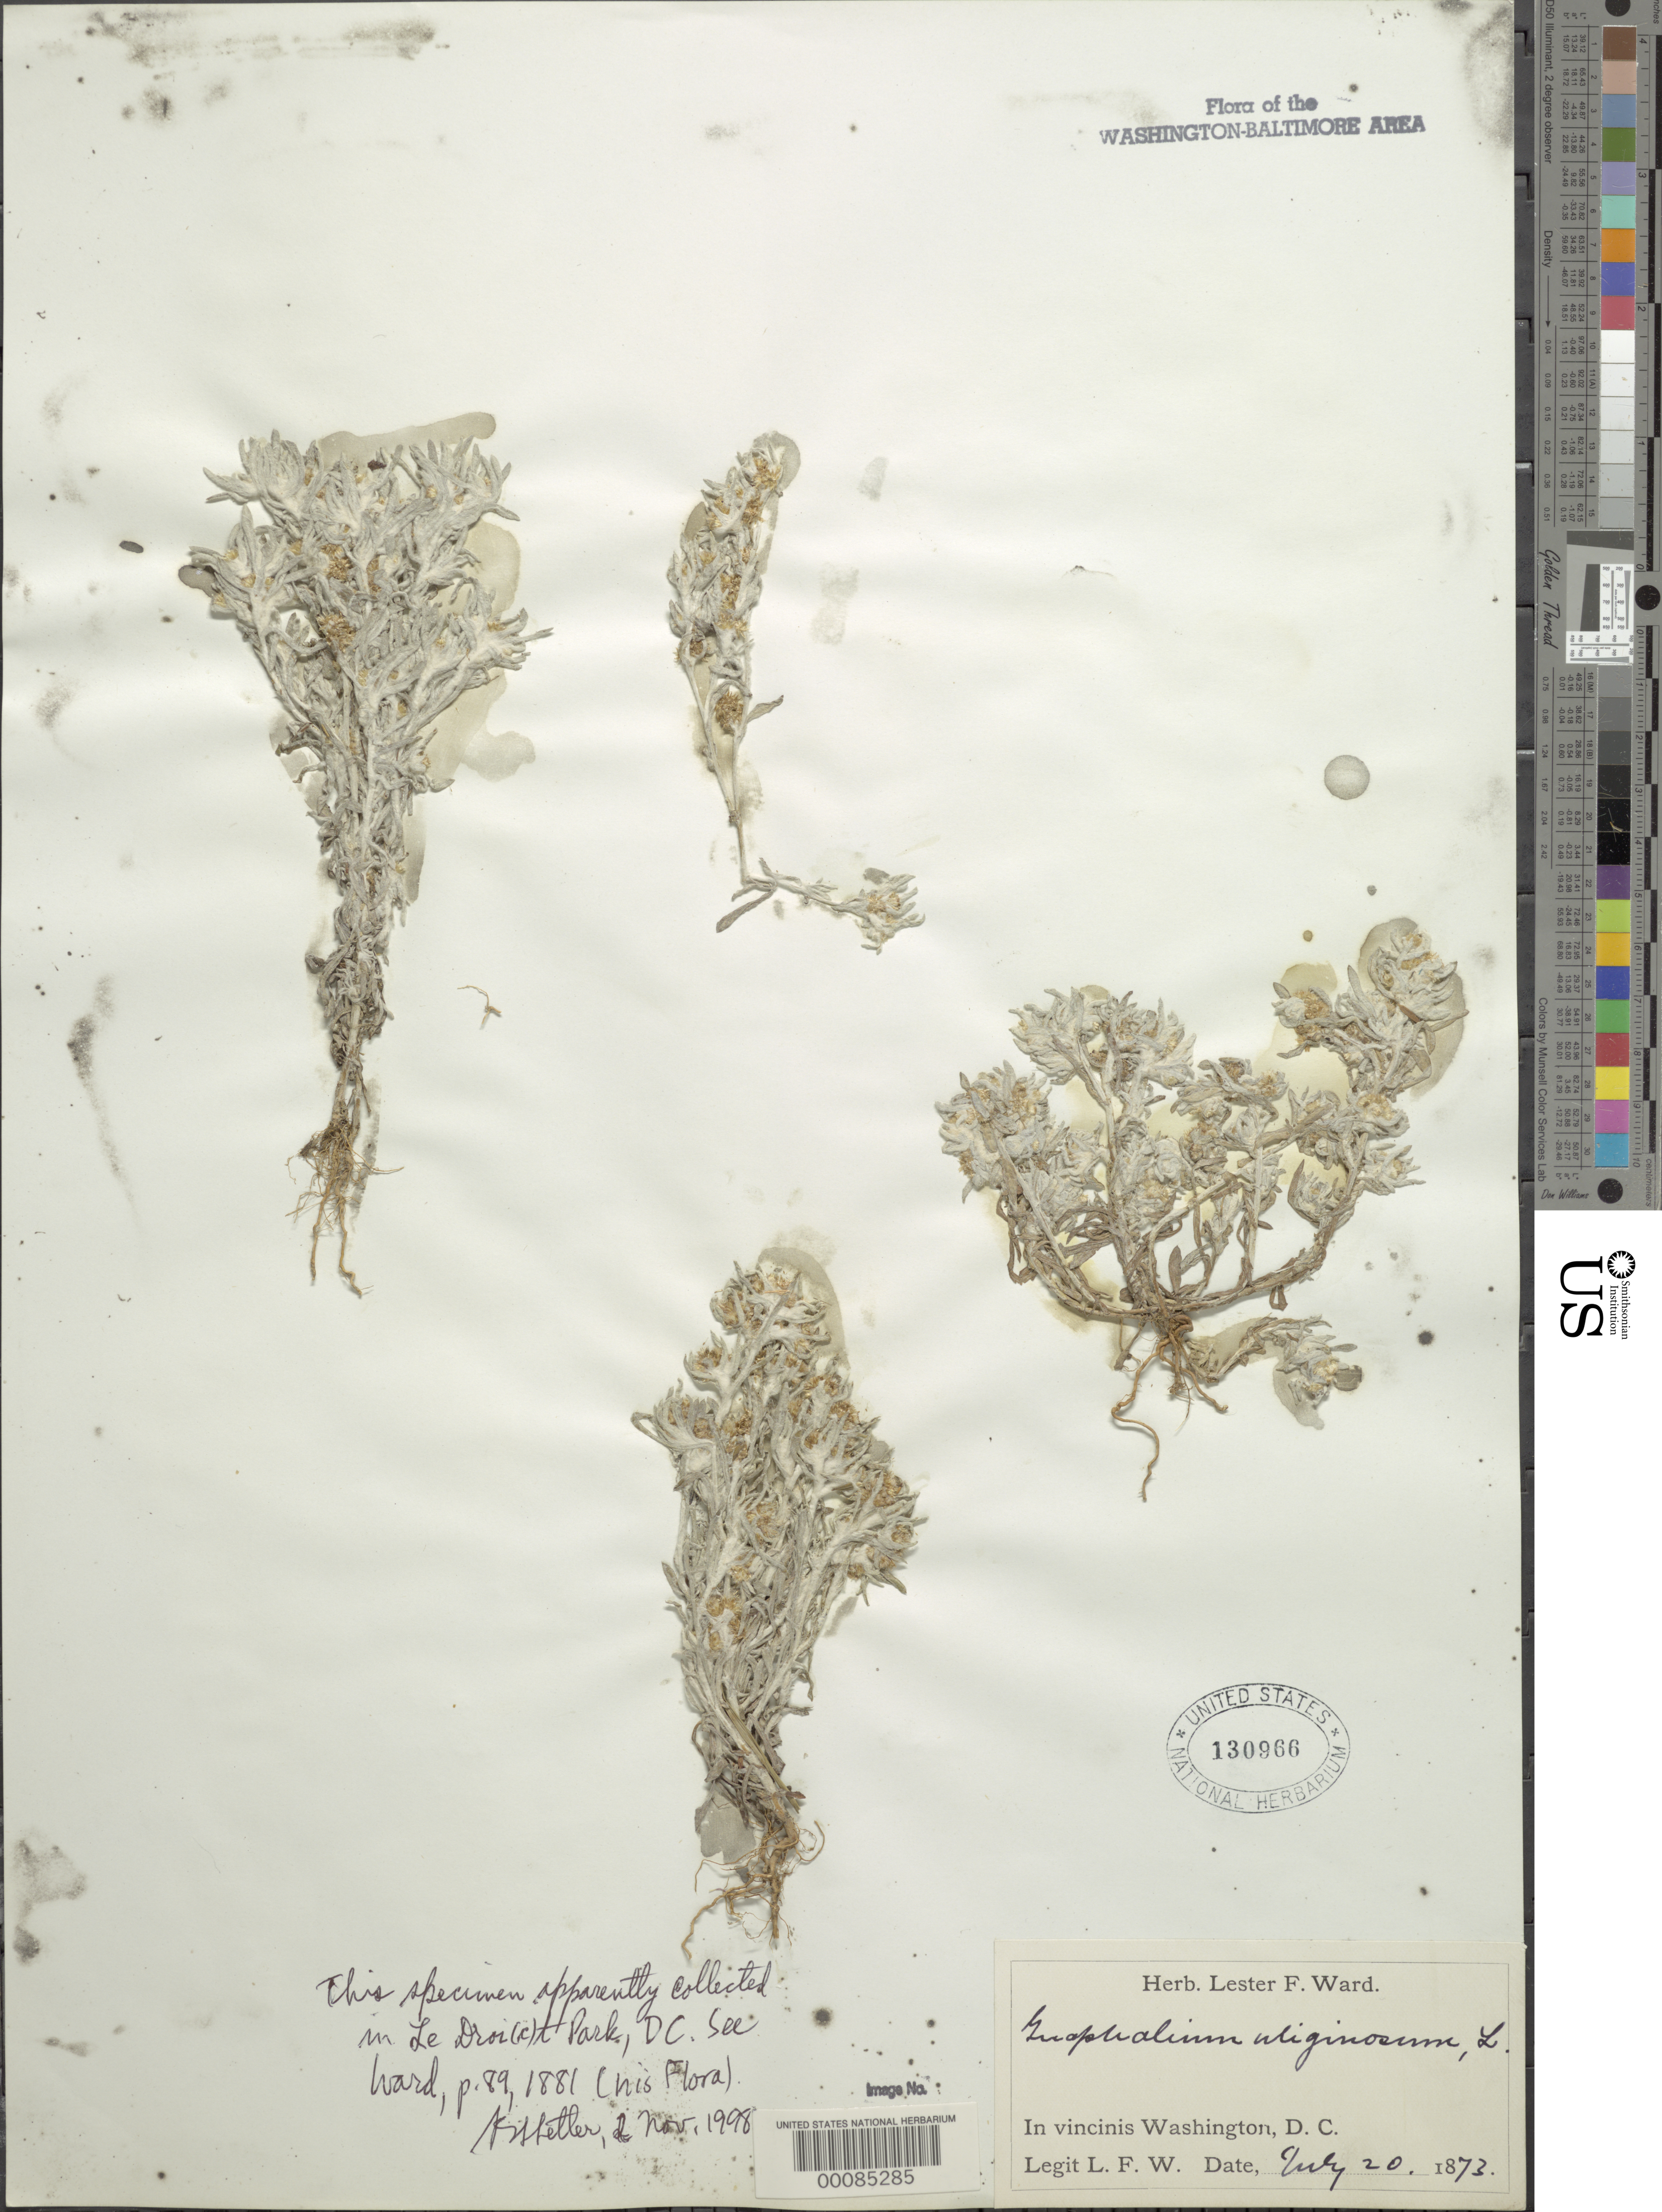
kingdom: Plantae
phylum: Tracheophyta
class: Magnoliopsida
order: Asterales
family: Asteraceae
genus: Gnaphalium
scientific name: Gnaphalium uliginosum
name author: L.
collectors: L. F. Ward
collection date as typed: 20 Jul 1873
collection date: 1873-07-20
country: United States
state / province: District of Columbia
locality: Le Droit Park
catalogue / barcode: US 130966